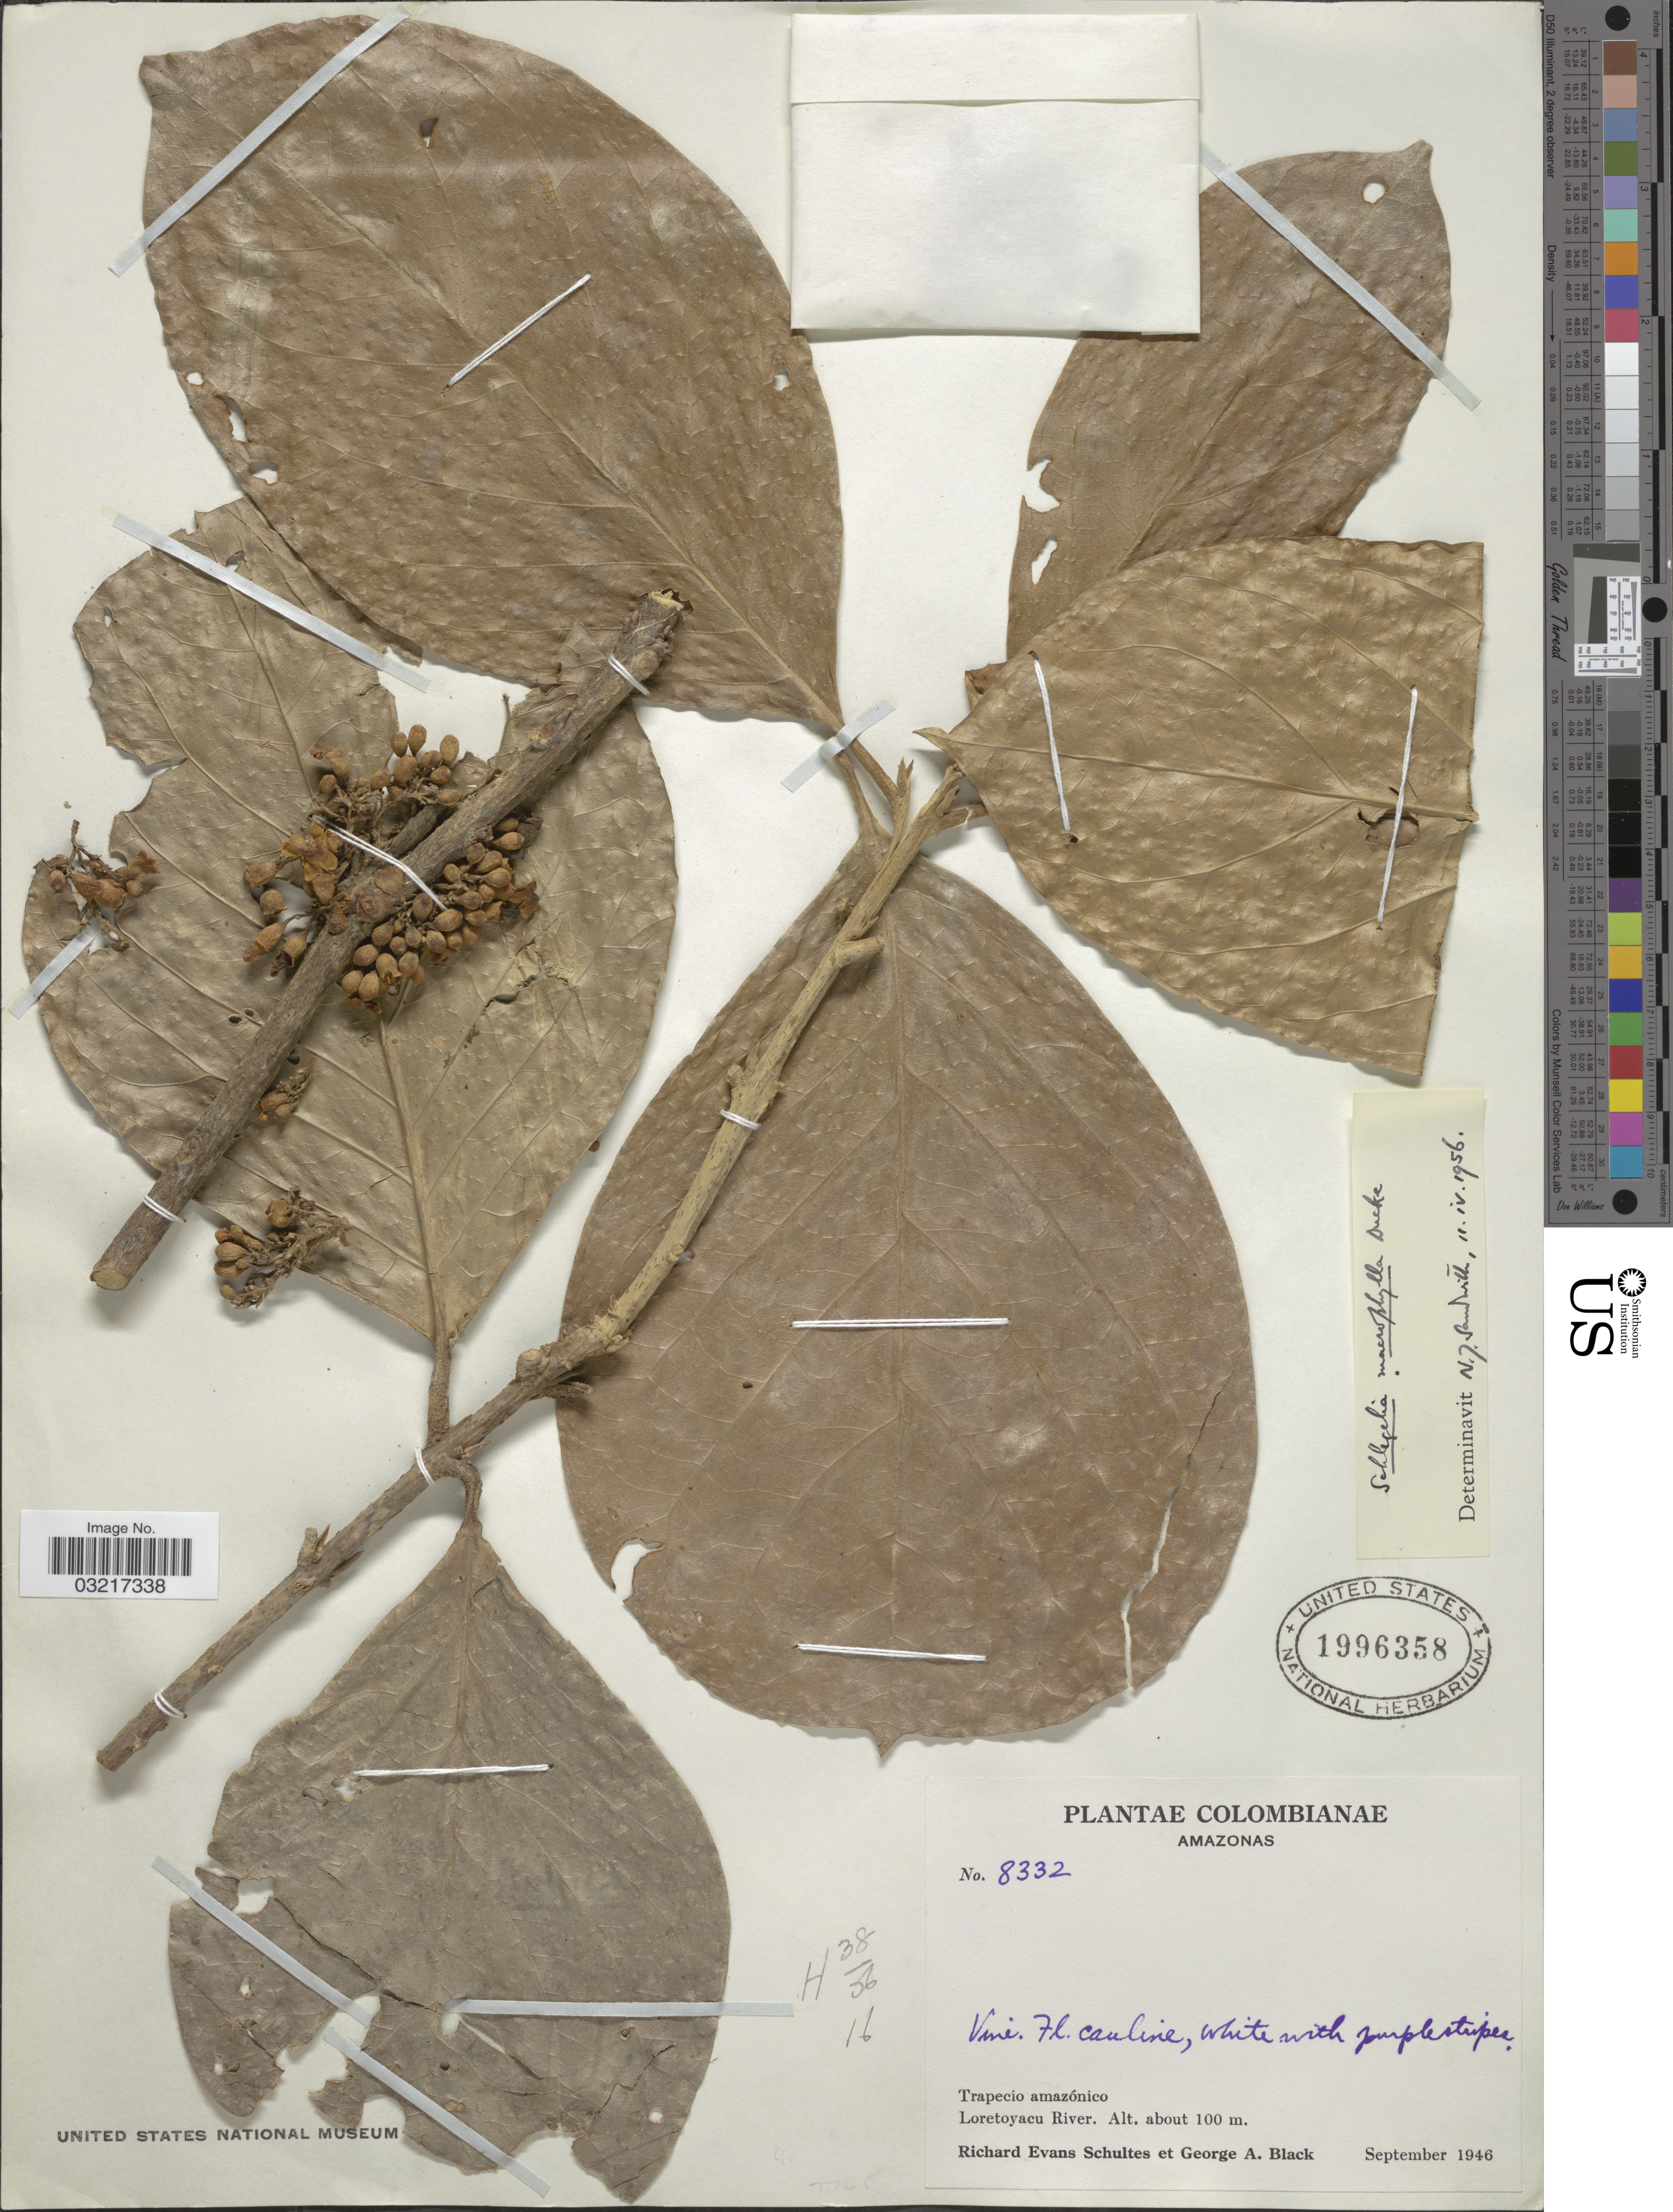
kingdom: Plantae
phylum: Tracheophyta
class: Magnoliopsida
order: Lamiales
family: Schlegeliaceae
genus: Schlegelia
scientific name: Schlegelia macrophylla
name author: Ducke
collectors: R. E. Schultes & G. A. Black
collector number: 8332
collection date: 1946-09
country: Colombia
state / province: Amazônas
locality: Trapecio amazónico. Loretoyacu River.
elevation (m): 100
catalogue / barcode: US 1996358